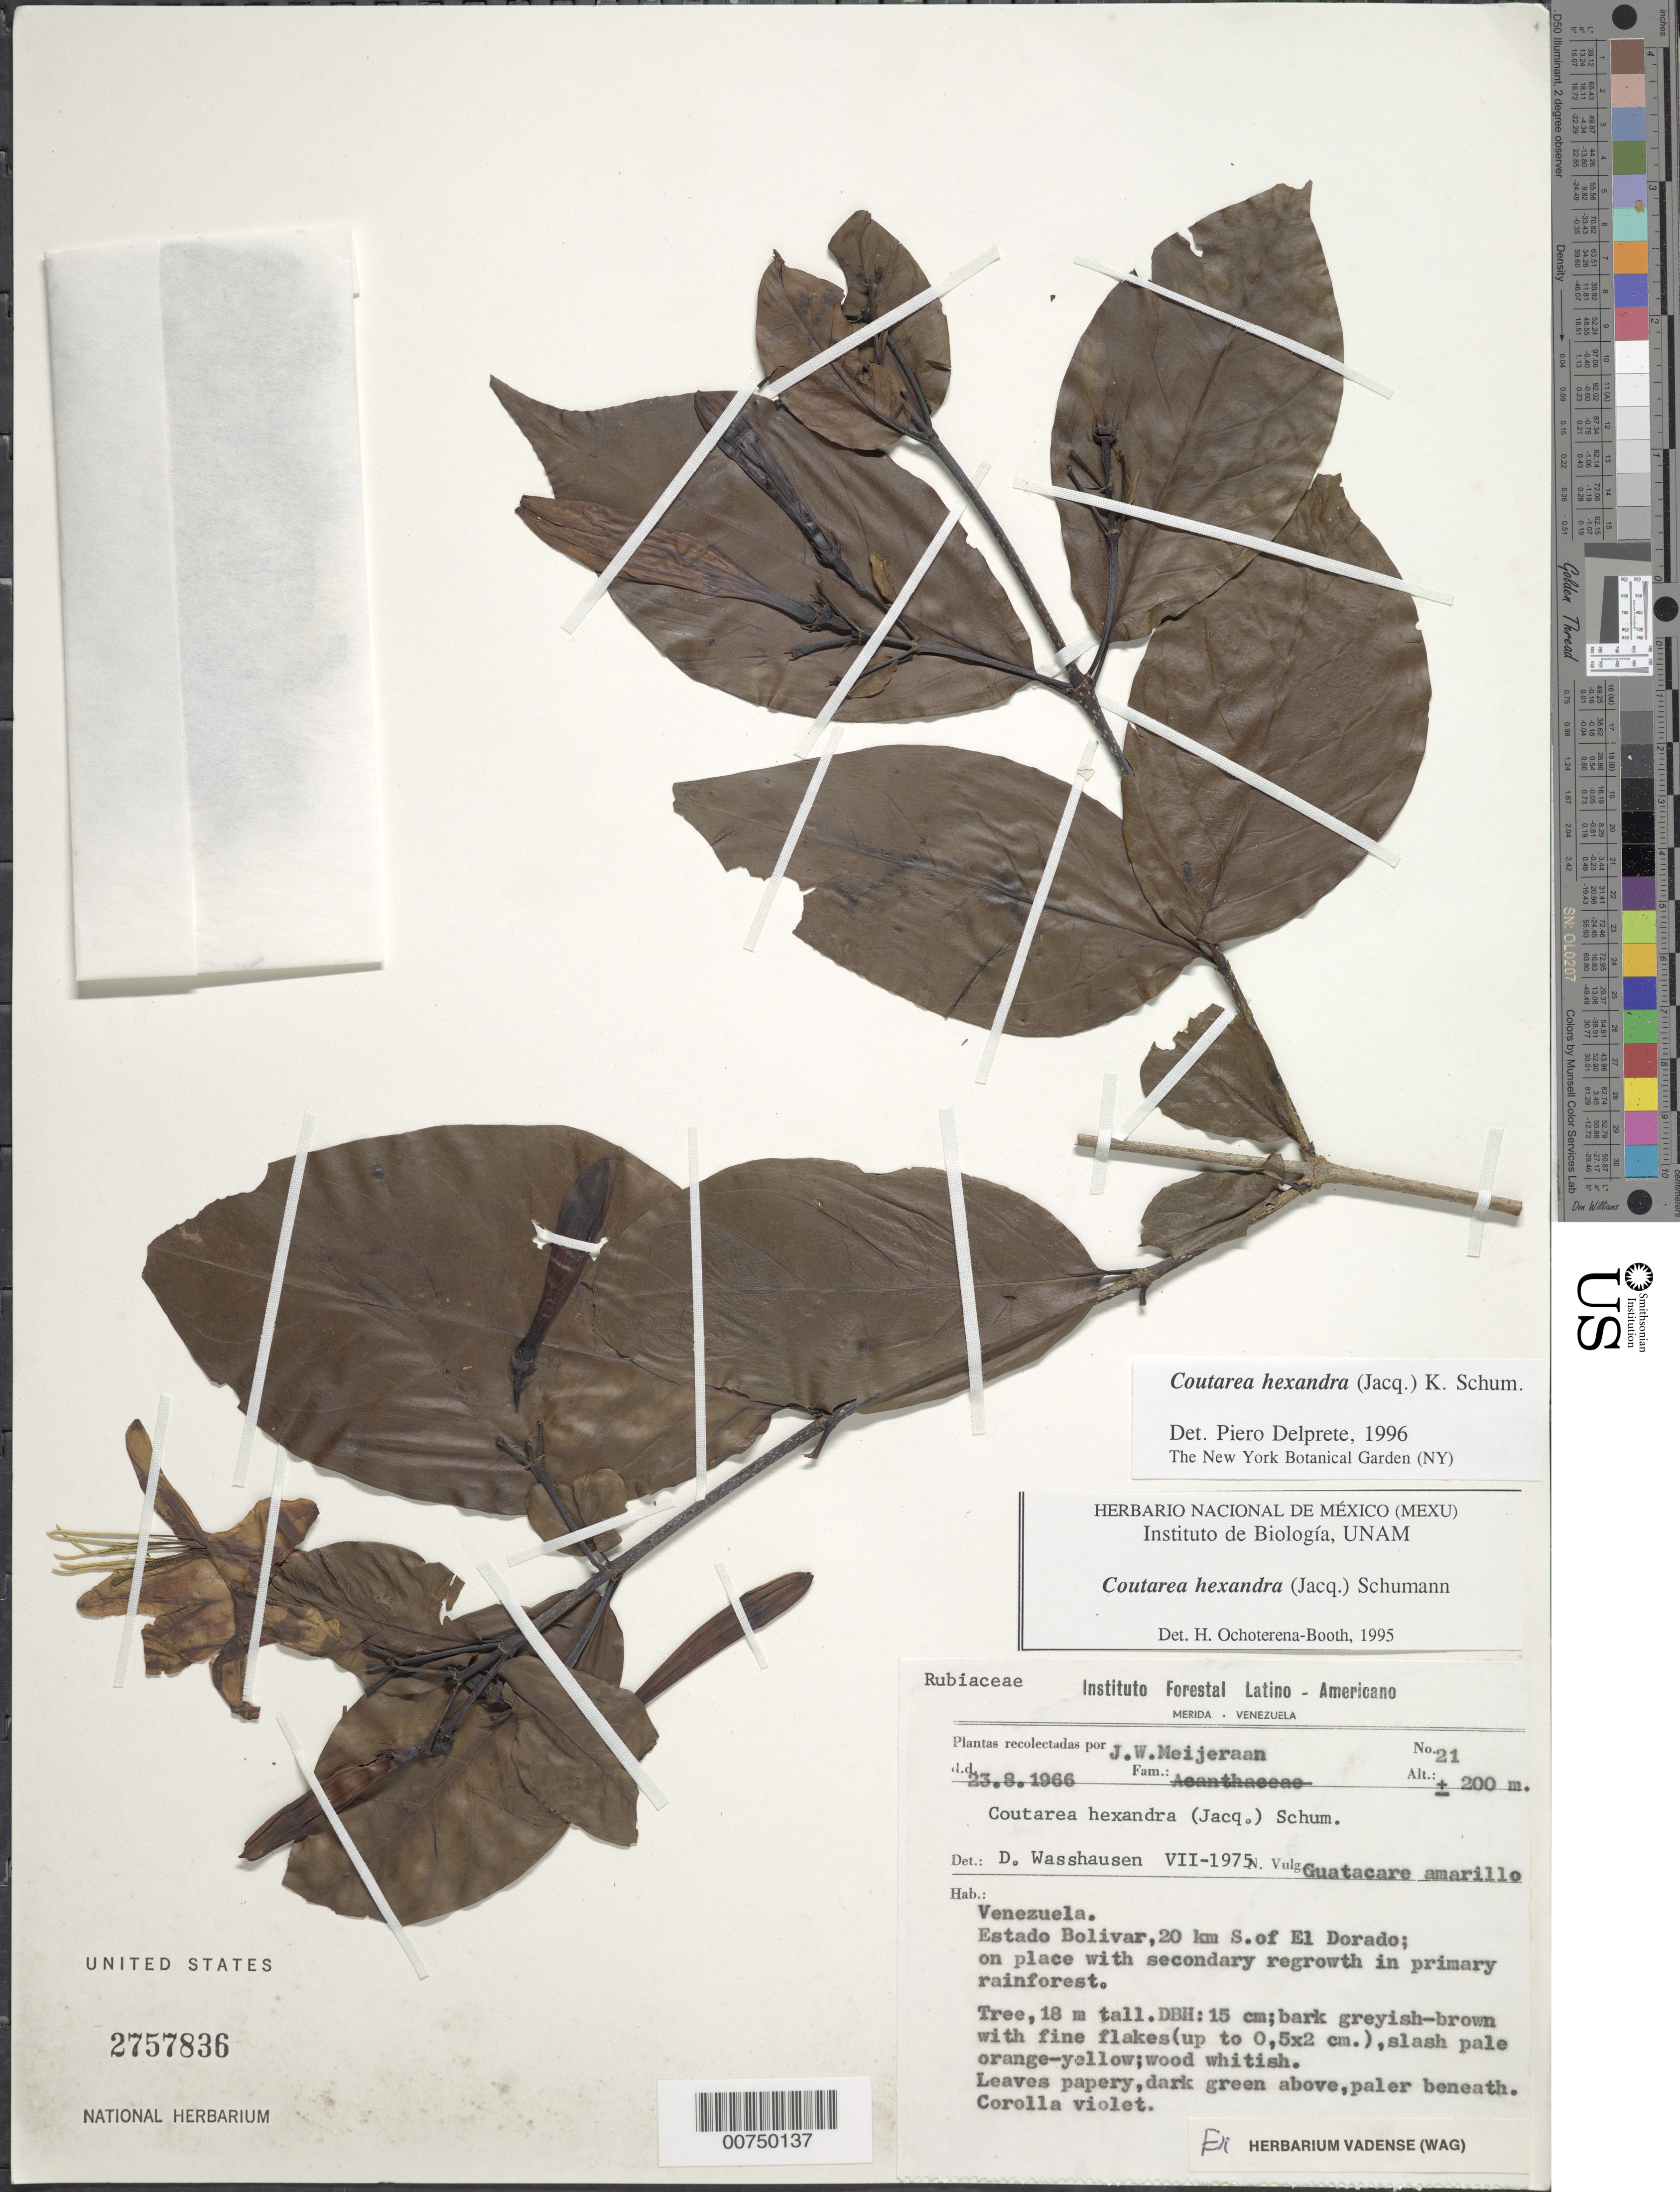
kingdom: Plantae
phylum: Tracheophyta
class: Magnoliopsida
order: Gentianales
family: Rubiaceae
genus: Coutarea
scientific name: Coutarea hexandra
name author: (Jacq.) K. Schum.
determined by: Delprete, P. G., Herb. de Guyane Cay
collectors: J. Meijeraan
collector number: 21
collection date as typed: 23-Aug-66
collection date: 1966-08-23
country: Venezuela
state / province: Bolívar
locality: El Dorado, 20km S of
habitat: Secondary regrowth in primary rainforest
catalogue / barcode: US 2757836